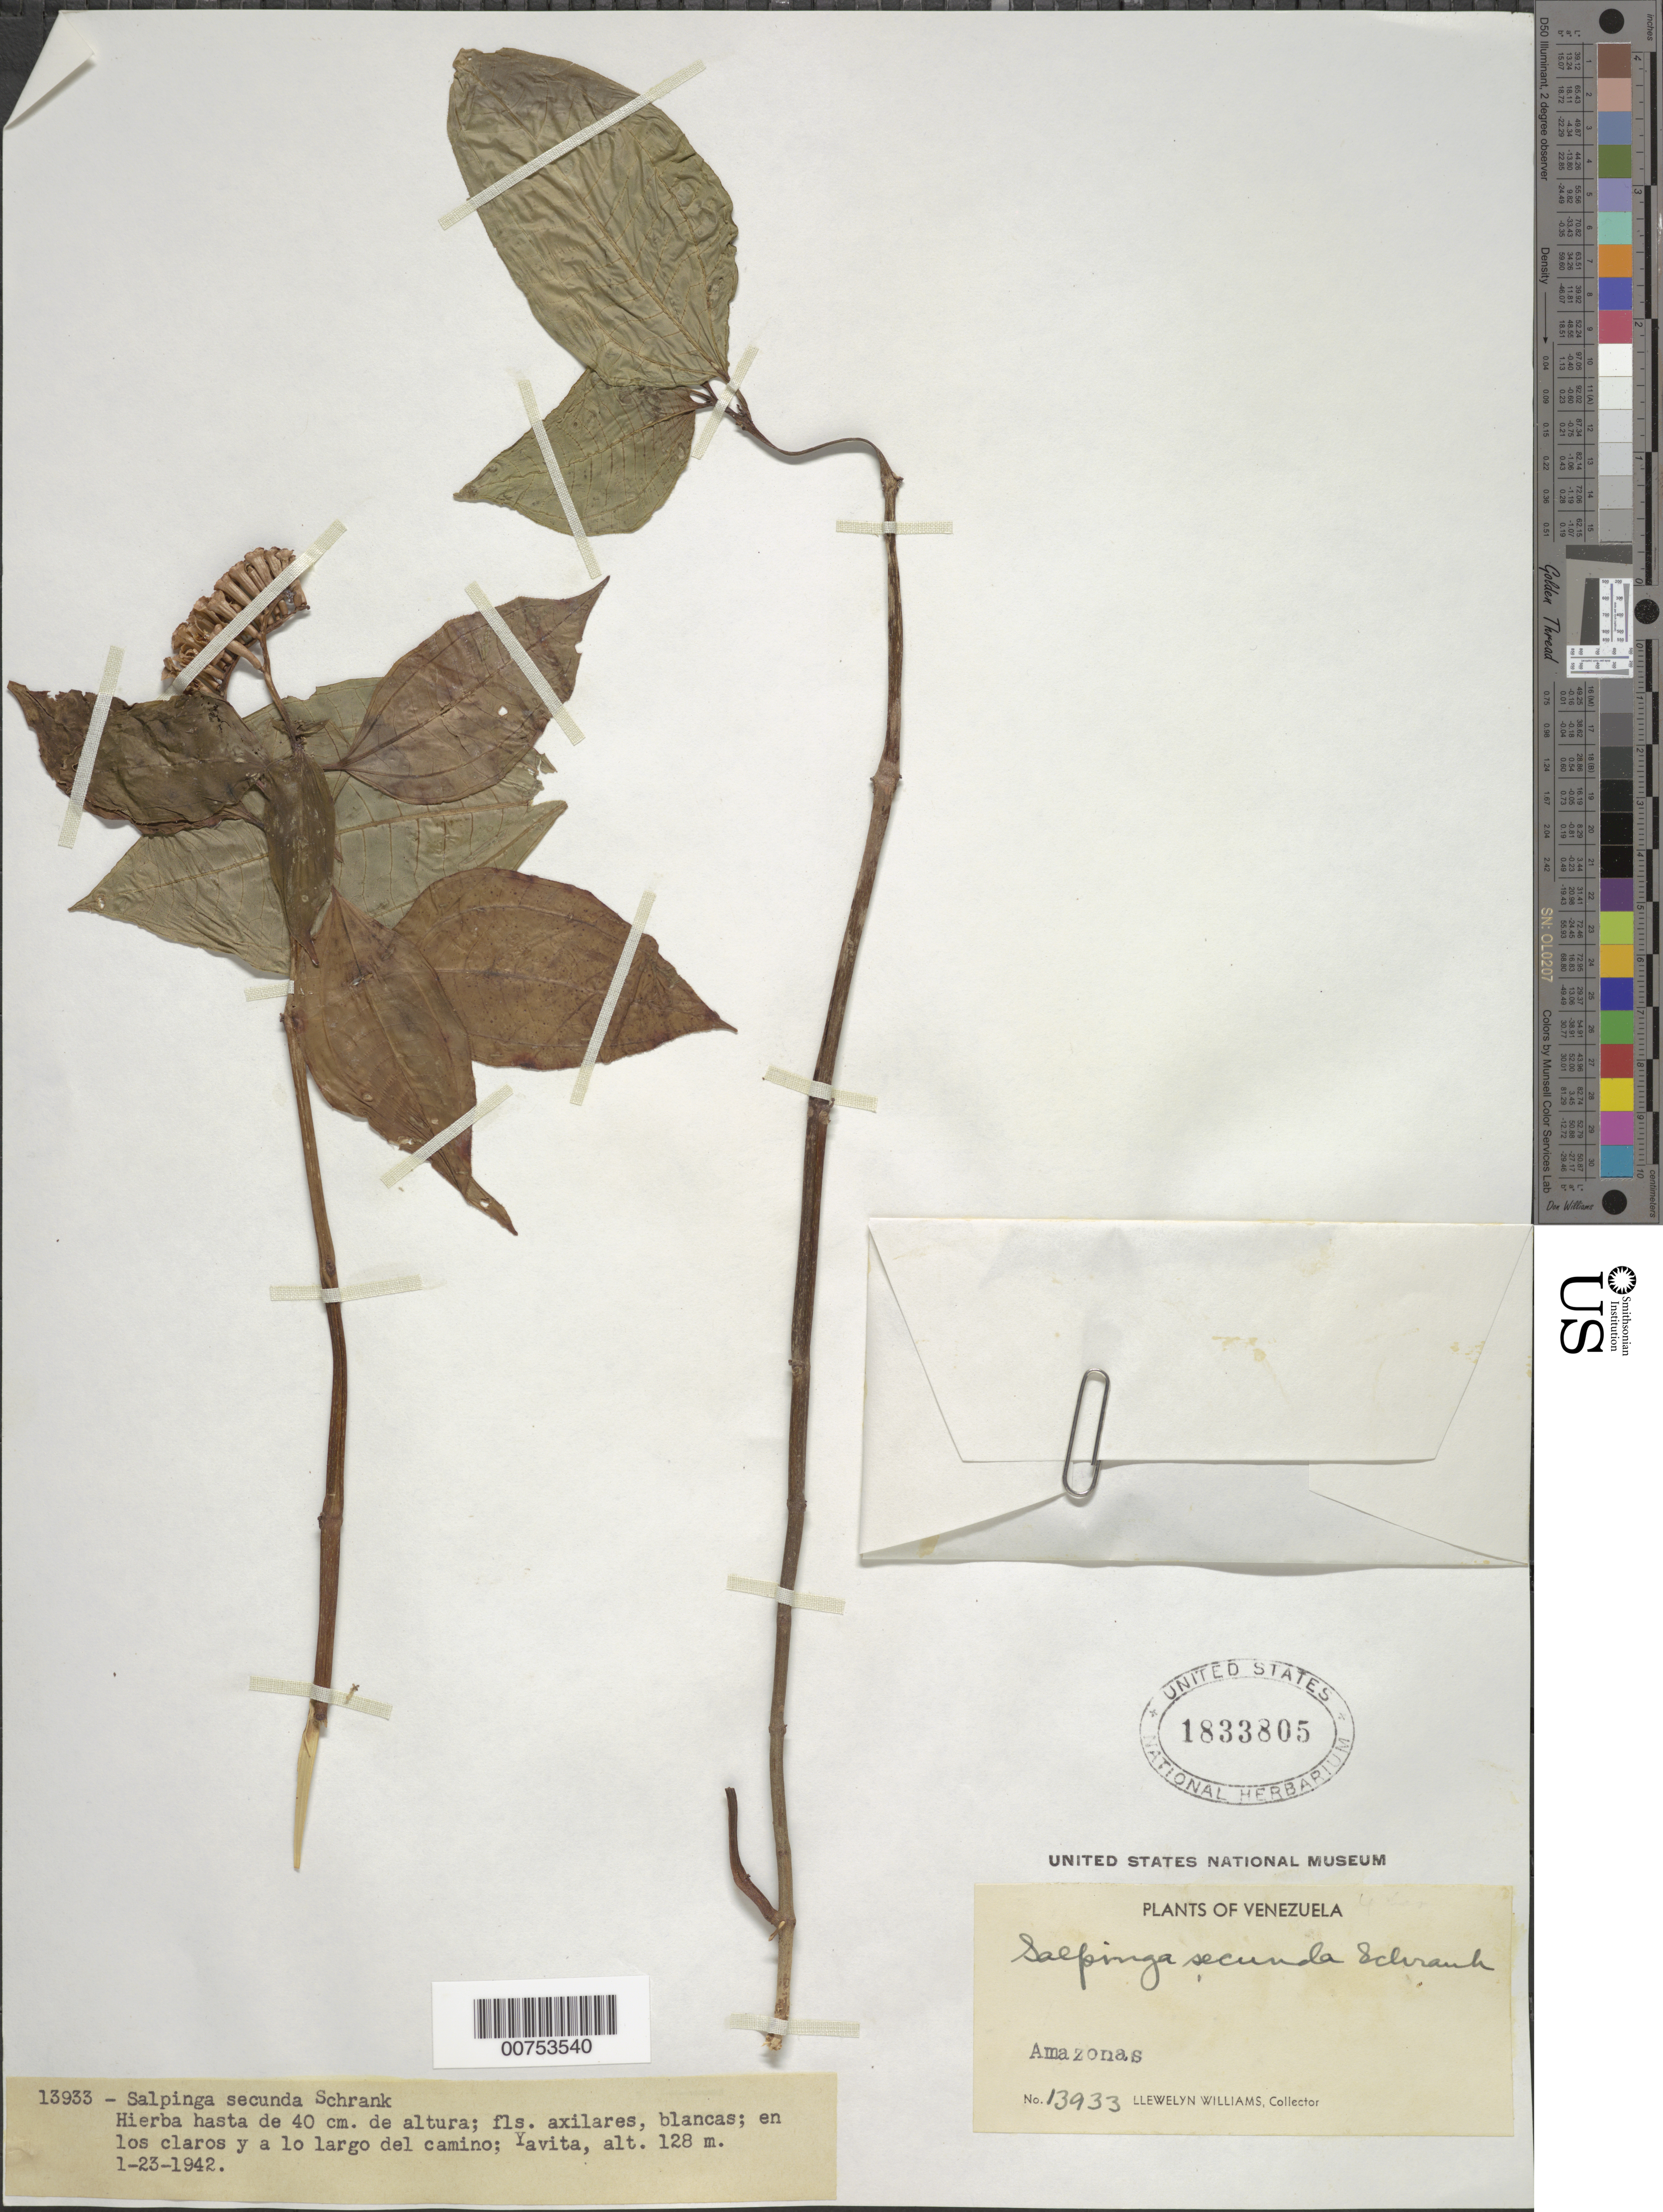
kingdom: Plantae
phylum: Tracheophyta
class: Magnoliopsida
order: Myrtales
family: Melastomataceae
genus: Salpinga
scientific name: Salpinga secunda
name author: Schrank & Mart. ex DC.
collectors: Ll. Williams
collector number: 13933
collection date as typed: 23-Jan-42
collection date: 1942-01-23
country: Venezuela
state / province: Amazonas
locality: Yavita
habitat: Clearings and along road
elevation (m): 128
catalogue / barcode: US 1833805